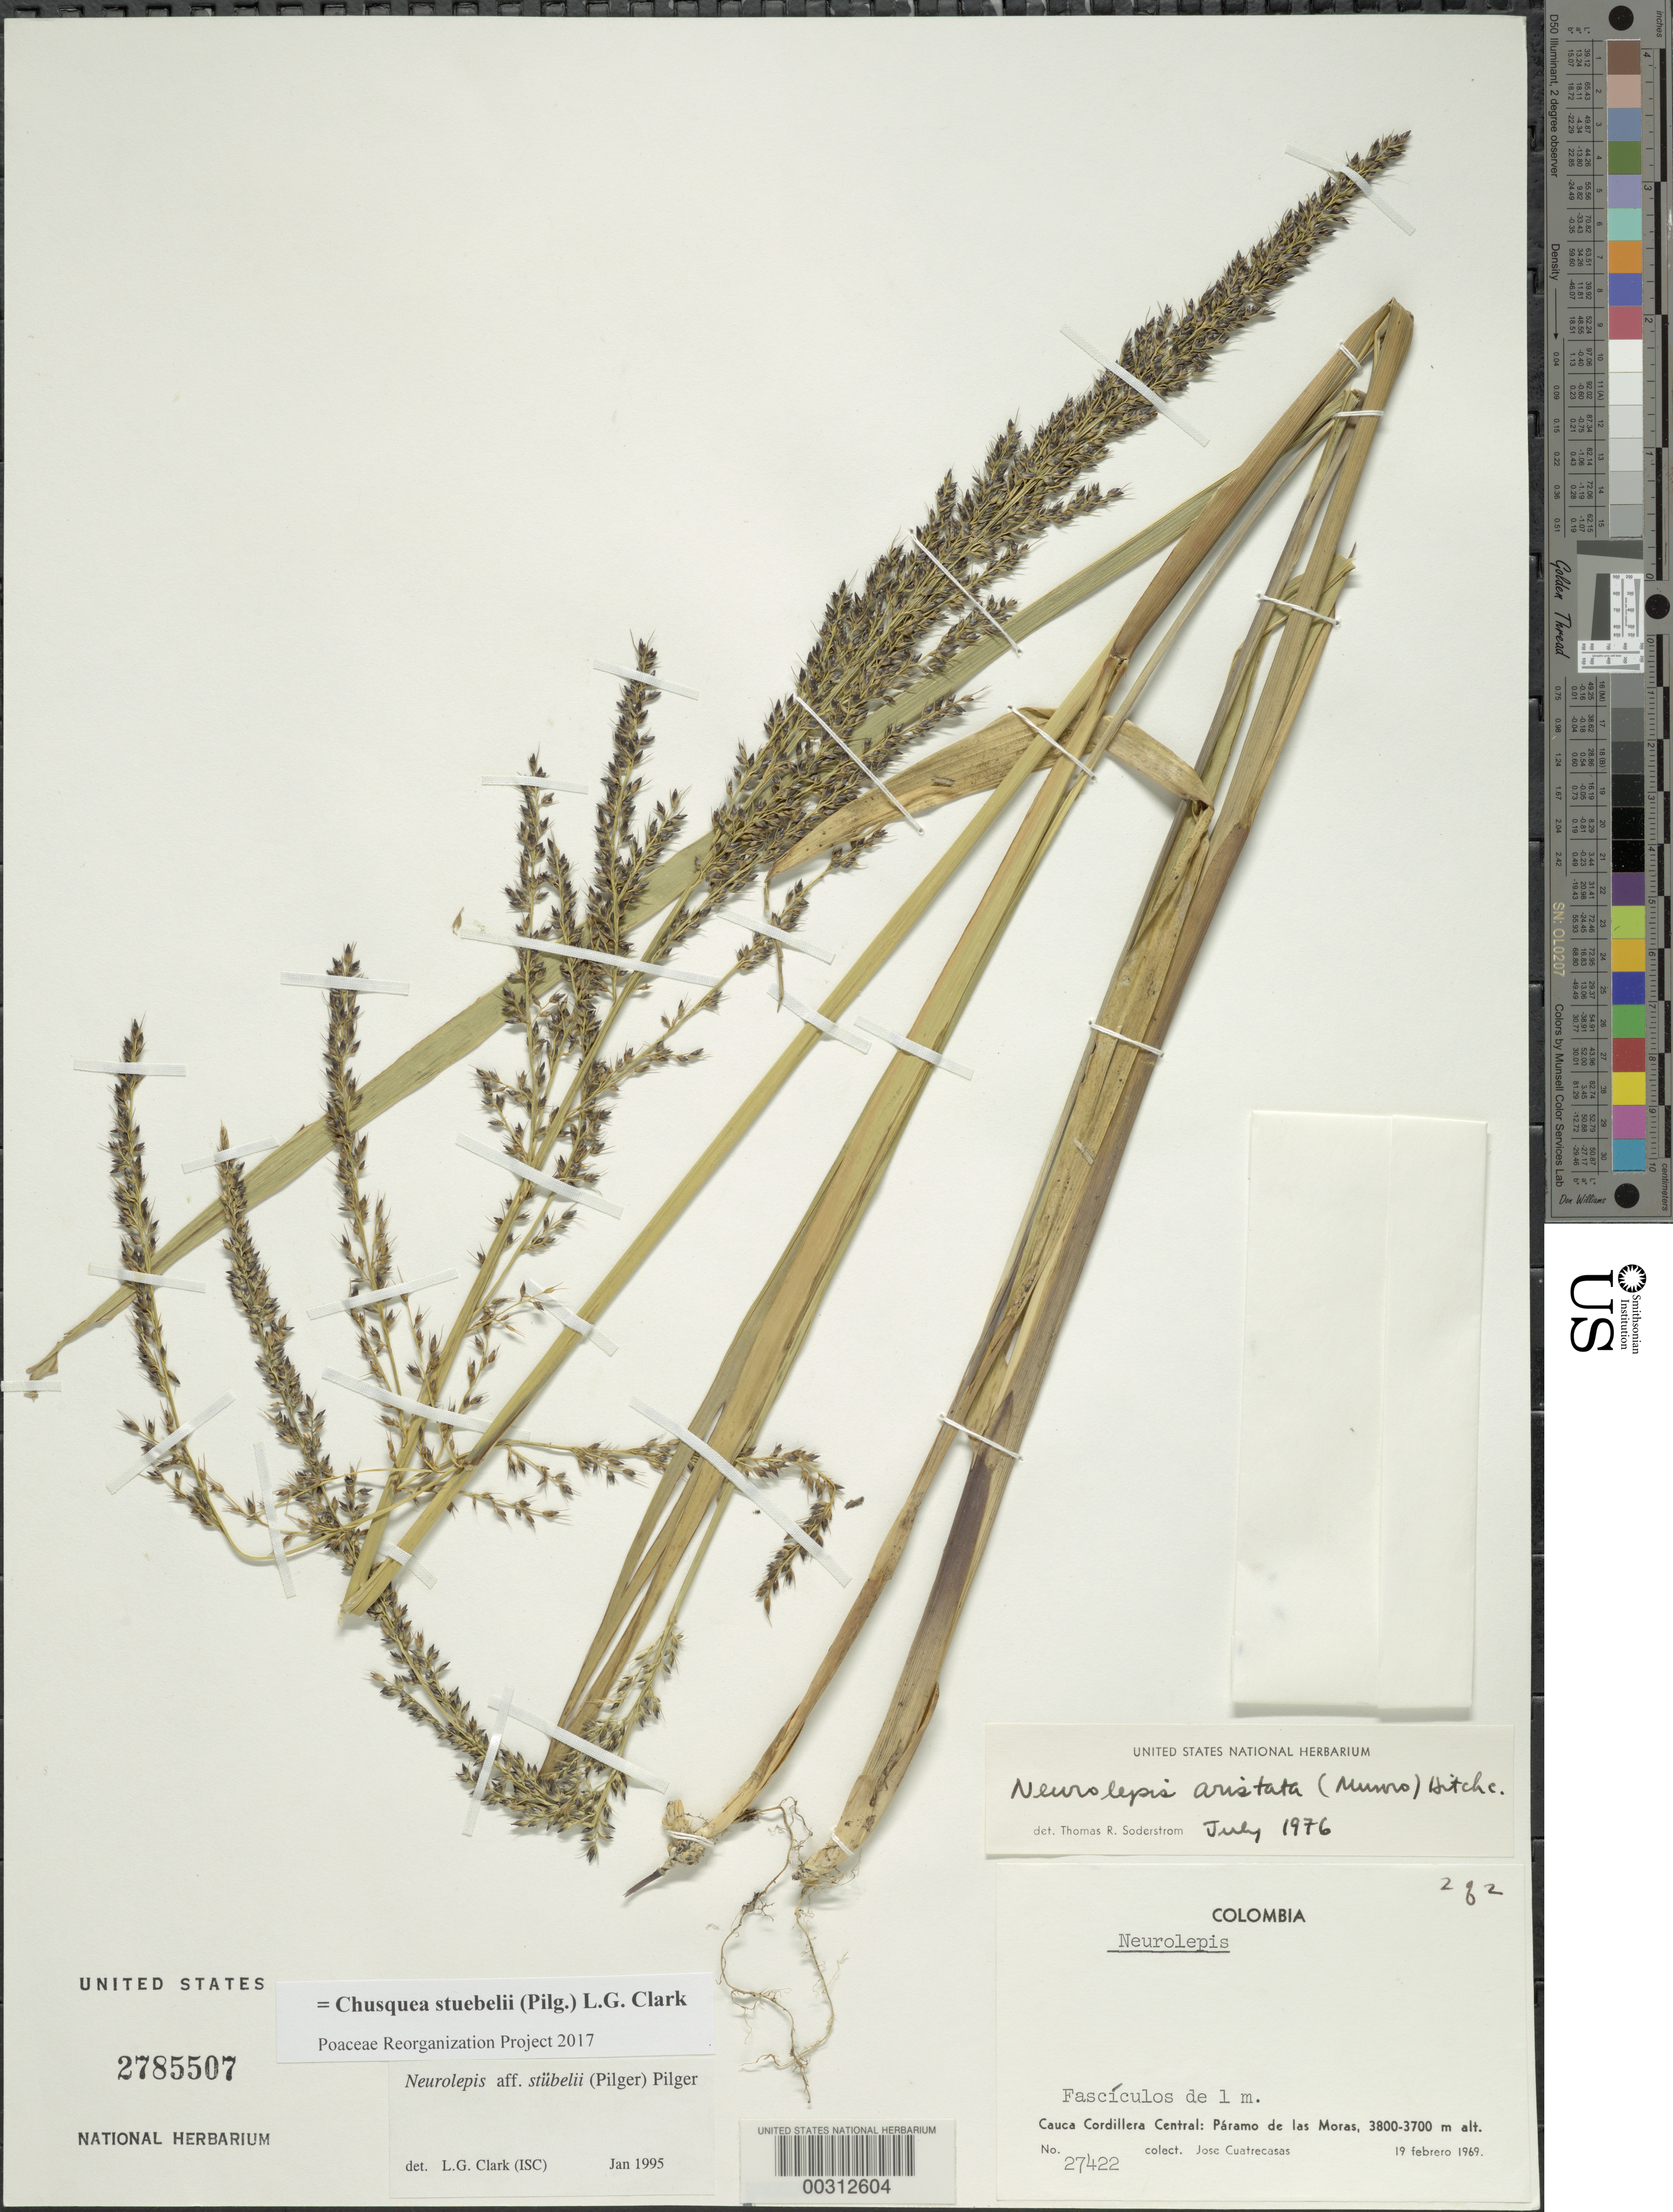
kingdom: Plantae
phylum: Tracheophyta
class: Liliopsida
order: Poales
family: Poaceae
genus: Chusquea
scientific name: Chusquea stuebelii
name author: (Pilg.) L.G. Clark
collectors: J. Cuatrecasas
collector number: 27422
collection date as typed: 19 Feb 1969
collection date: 1969-02-19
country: Colombia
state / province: Cauca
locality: Cordillera Central: Paramo de las Moras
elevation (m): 3700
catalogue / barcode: US 2785507